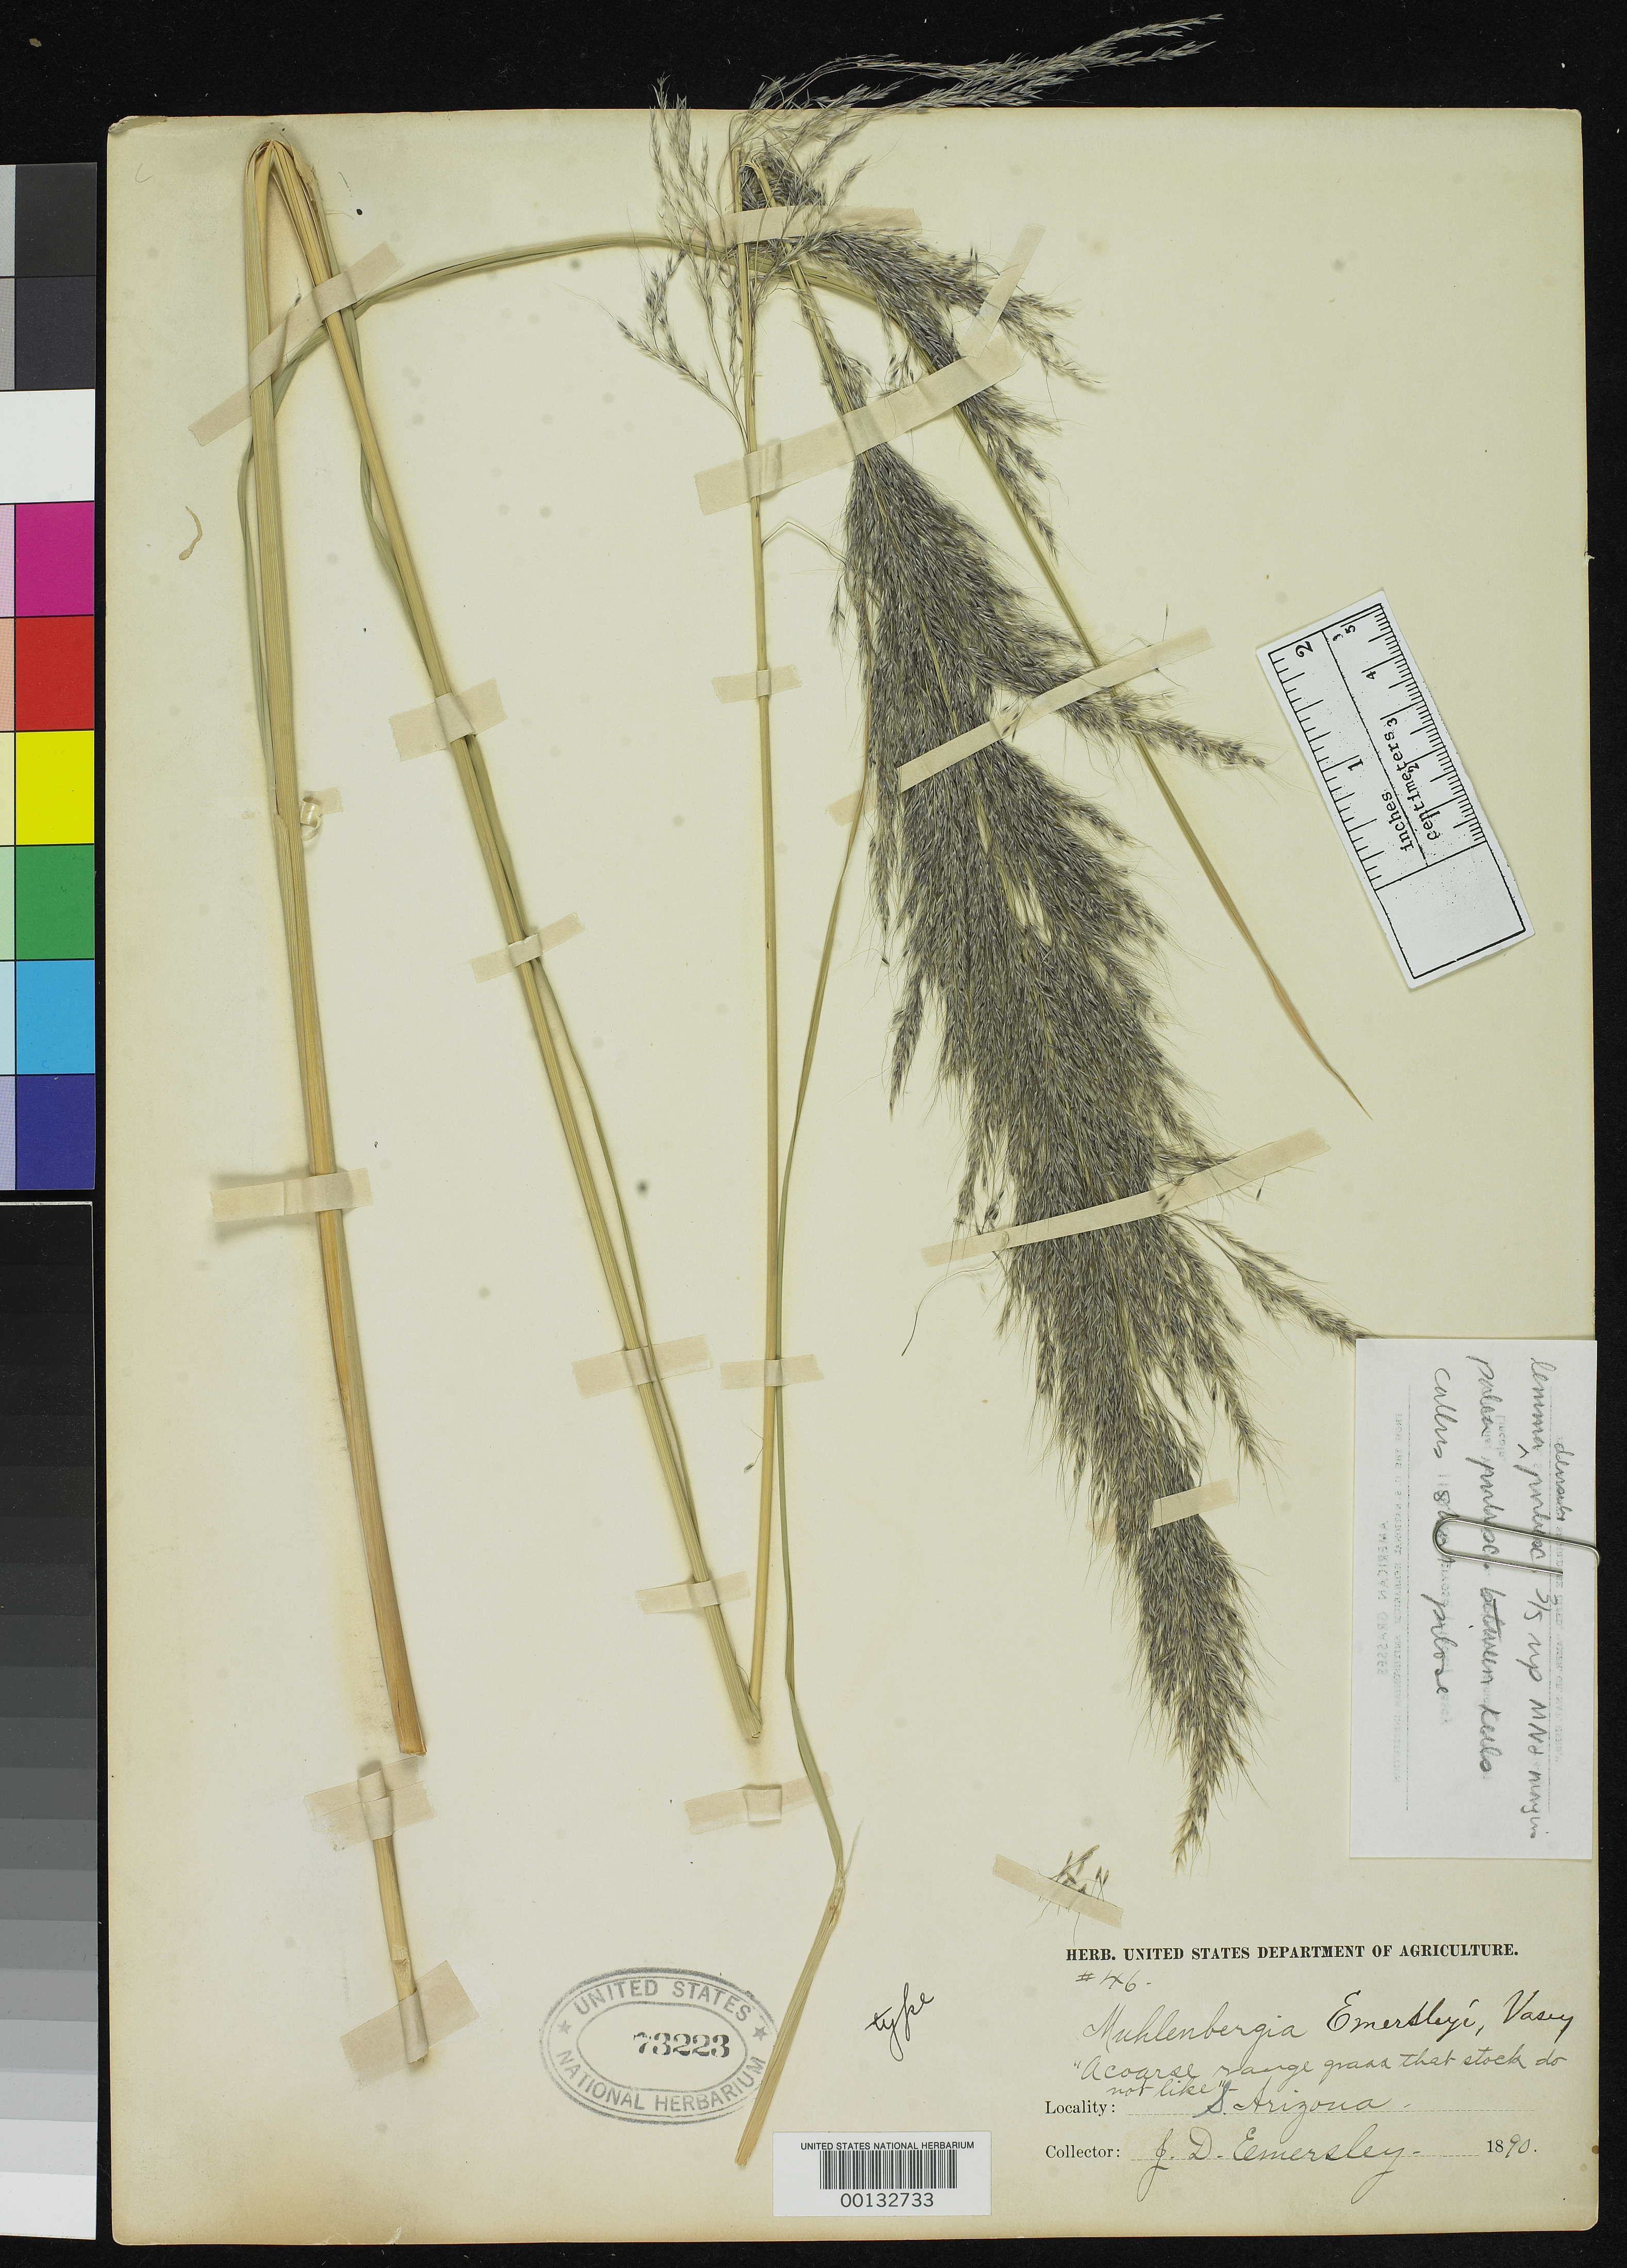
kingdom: Plantae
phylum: Tracheophyta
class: Liliopsida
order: Poales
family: Poaceae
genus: Muhlenbergia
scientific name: Muhlenbergia emersleyi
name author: Vasey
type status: Syntype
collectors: J. Emersley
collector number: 46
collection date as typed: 1890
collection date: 1890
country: United States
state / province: Arizona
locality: Southern.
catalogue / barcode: US 73223